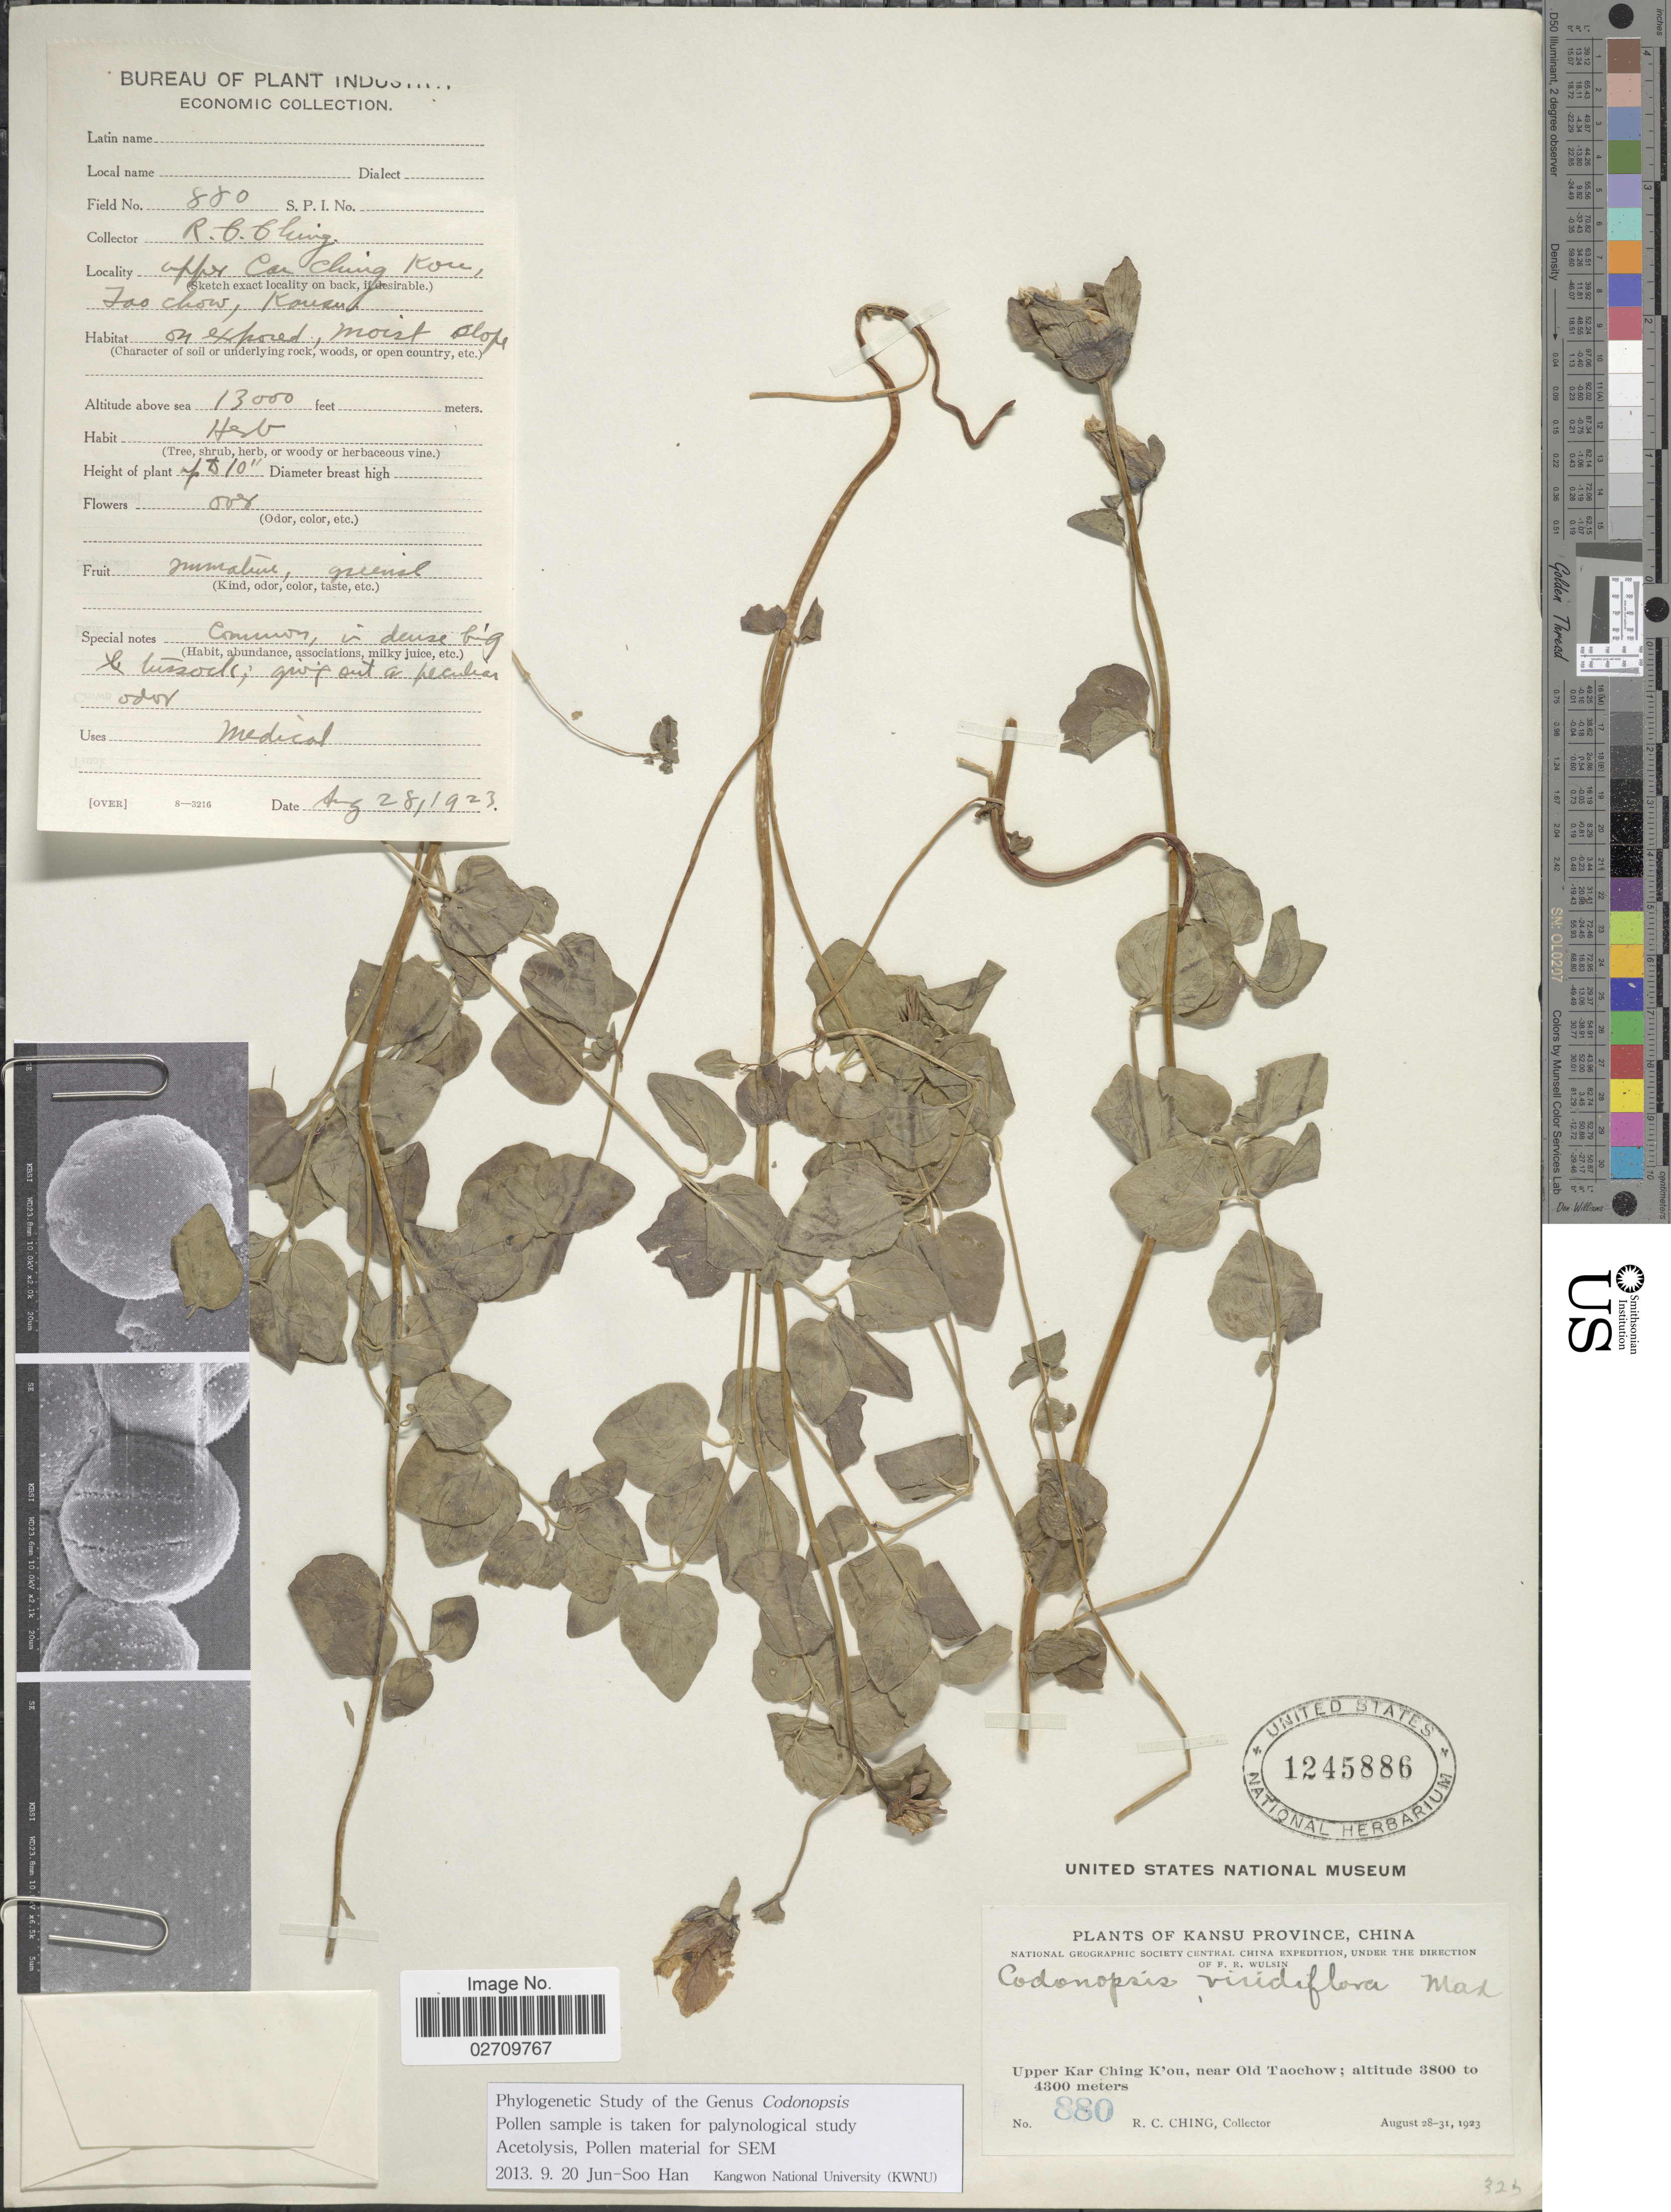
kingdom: Plantae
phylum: Tracheophyta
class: Magnoliopsida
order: Asterales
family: Campanulaceae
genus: Codonopsis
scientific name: Codonopsis viridiflora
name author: Maxim.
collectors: R. C. Ching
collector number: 880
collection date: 1923-08-28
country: China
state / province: Gansu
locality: Kansu Province, Upper Kar Ching K'ou, near Old Taochow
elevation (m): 3962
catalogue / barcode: US 1245886